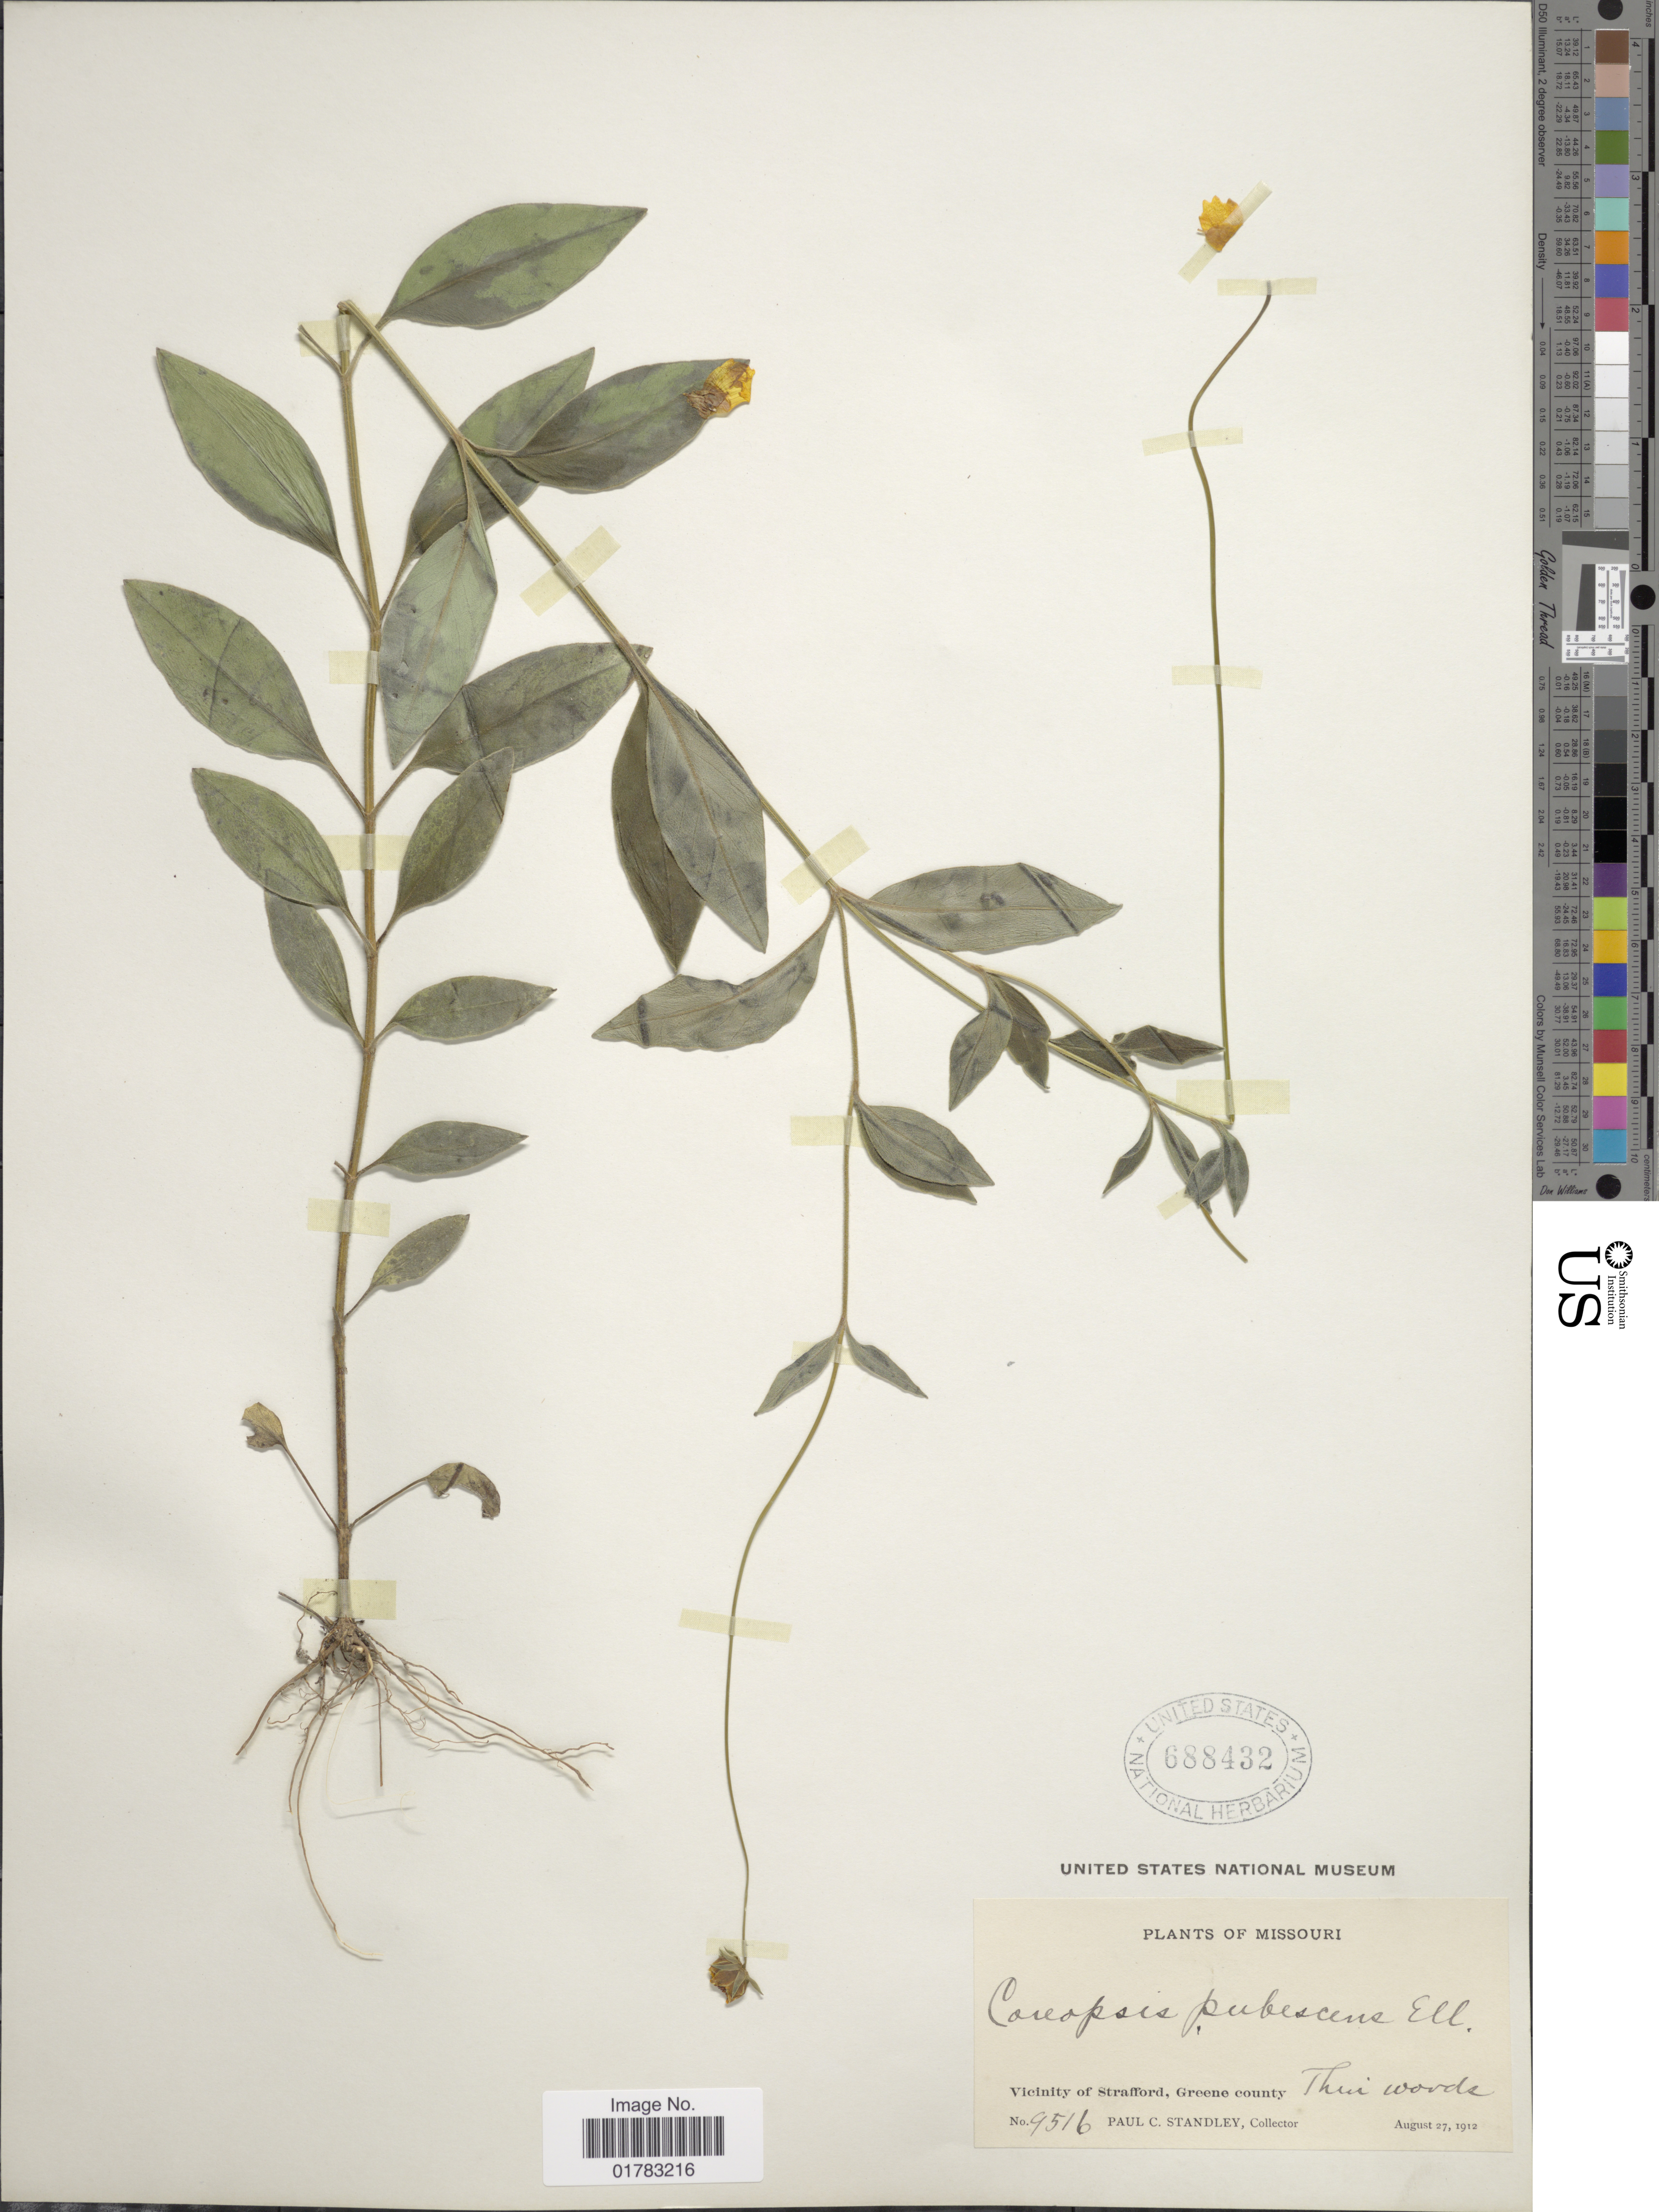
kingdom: Plantae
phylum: Tracheophyta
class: Magnoliopsida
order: Asterales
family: Asteraceae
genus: Coreopsis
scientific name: Coreopsis pubescens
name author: Elliott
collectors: P. C. Standley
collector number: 9516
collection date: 1912-08-27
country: United States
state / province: Missouri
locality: Vicinity of Strafford, Green County, Thui woods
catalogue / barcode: US 688432